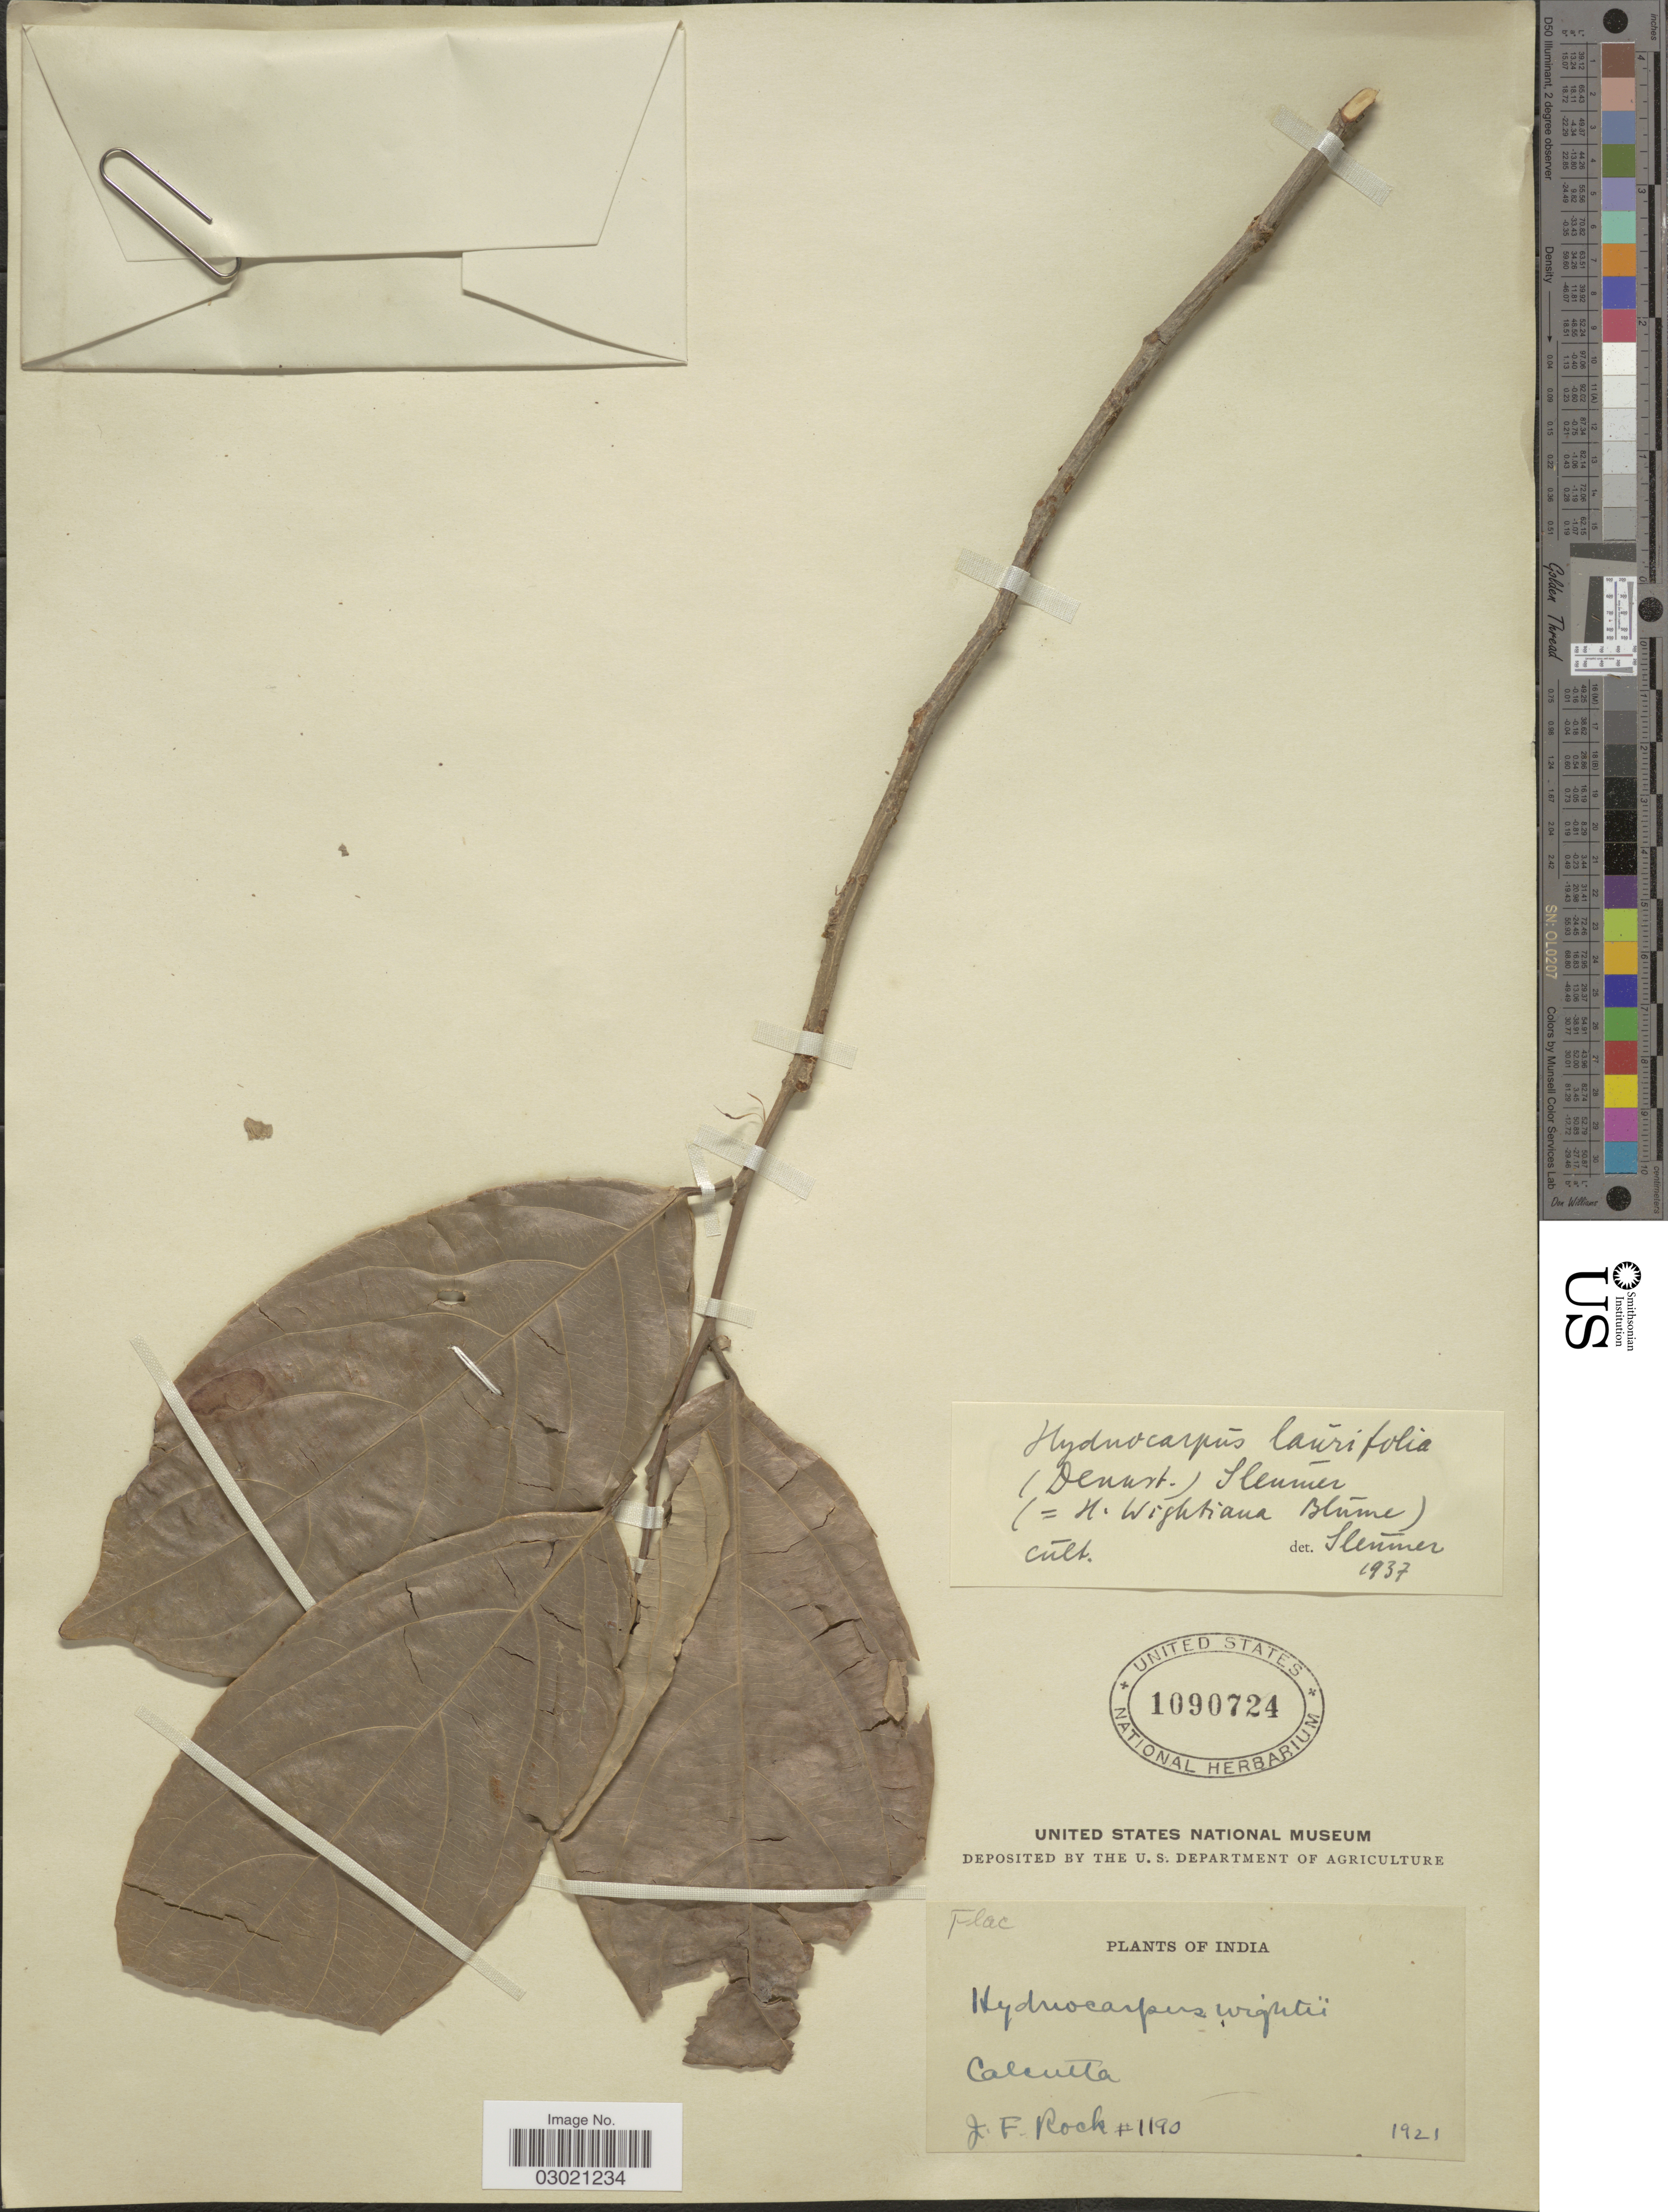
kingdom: Plantae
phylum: Tracheophyta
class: Magnoliopsida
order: Malpighiales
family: Achariaceae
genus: Hydnocarpus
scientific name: Hydnocarpus wightianus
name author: Blume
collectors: J. Rock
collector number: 1190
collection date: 1921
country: India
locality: Calcutta.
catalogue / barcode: US 1090724